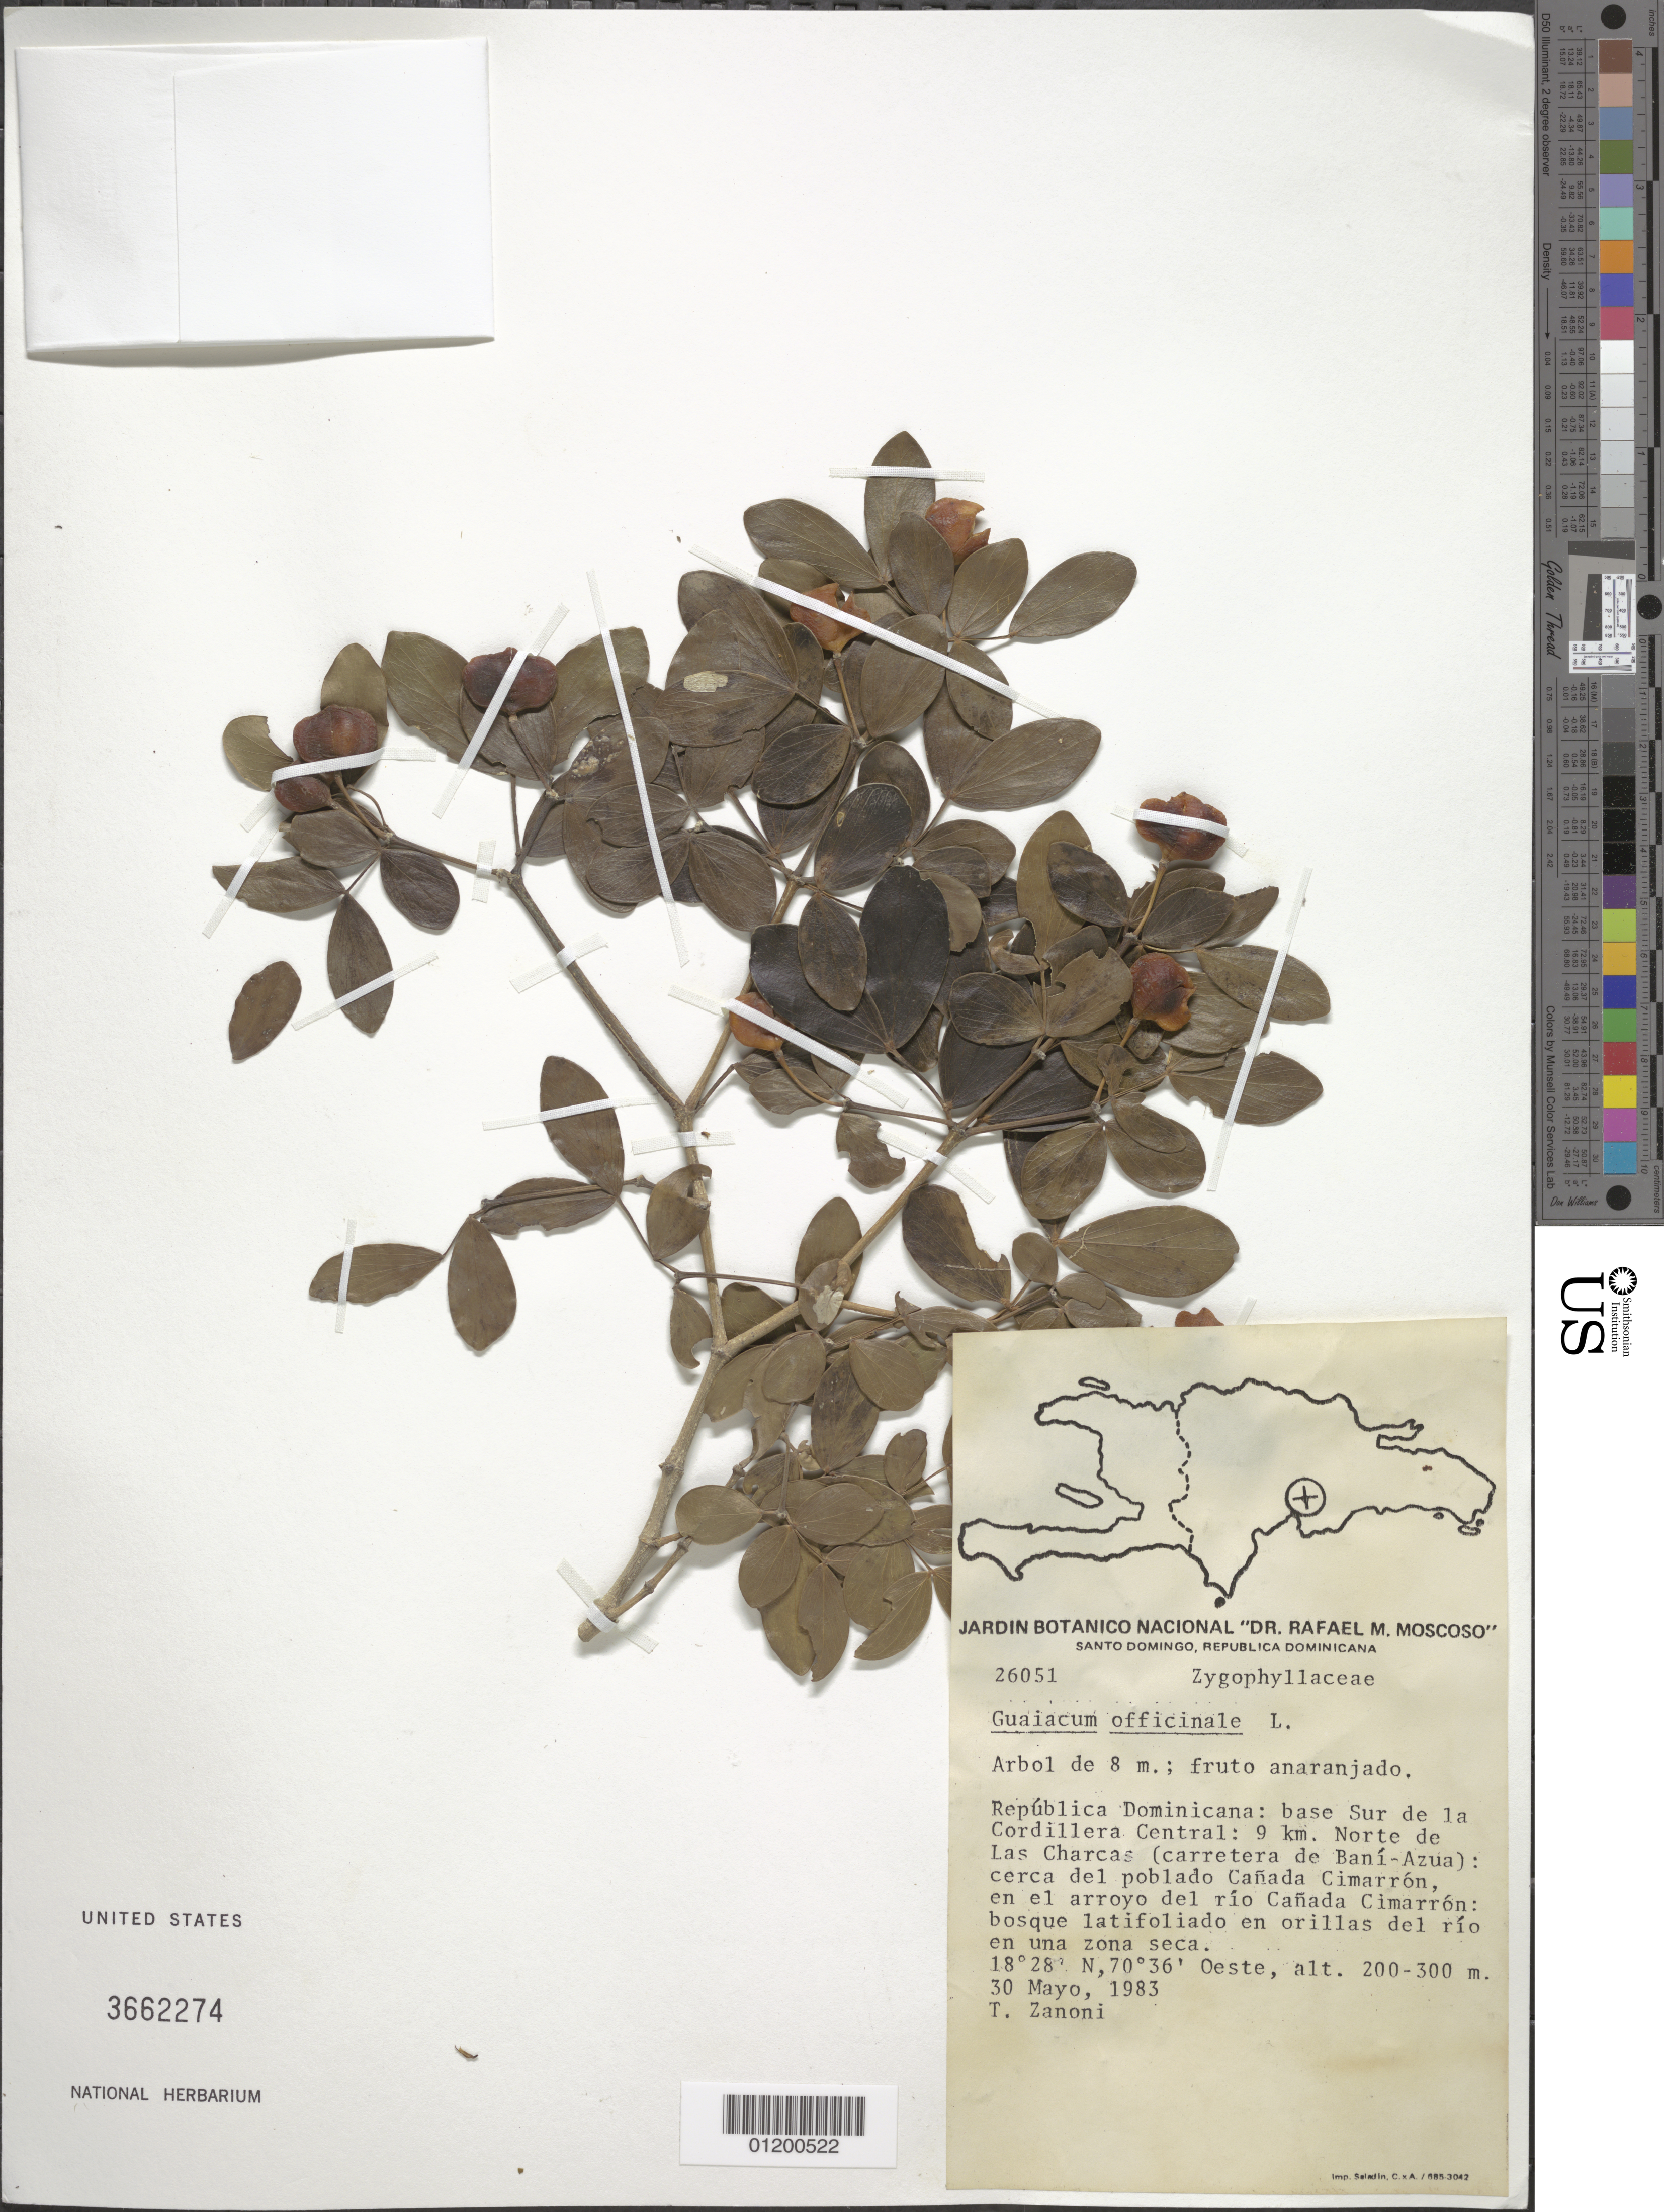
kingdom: Plantae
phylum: Tracheophyta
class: Magnoliopsida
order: Zygophyllales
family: Zygophyllaceae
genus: Guaiacum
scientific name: Guaiacum officinale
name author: L.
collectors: T. A. Zanoni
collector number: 26051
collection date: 1983-05-30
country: Dominican Republic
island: Hispaniola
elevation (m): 200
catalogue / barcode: US 3662274